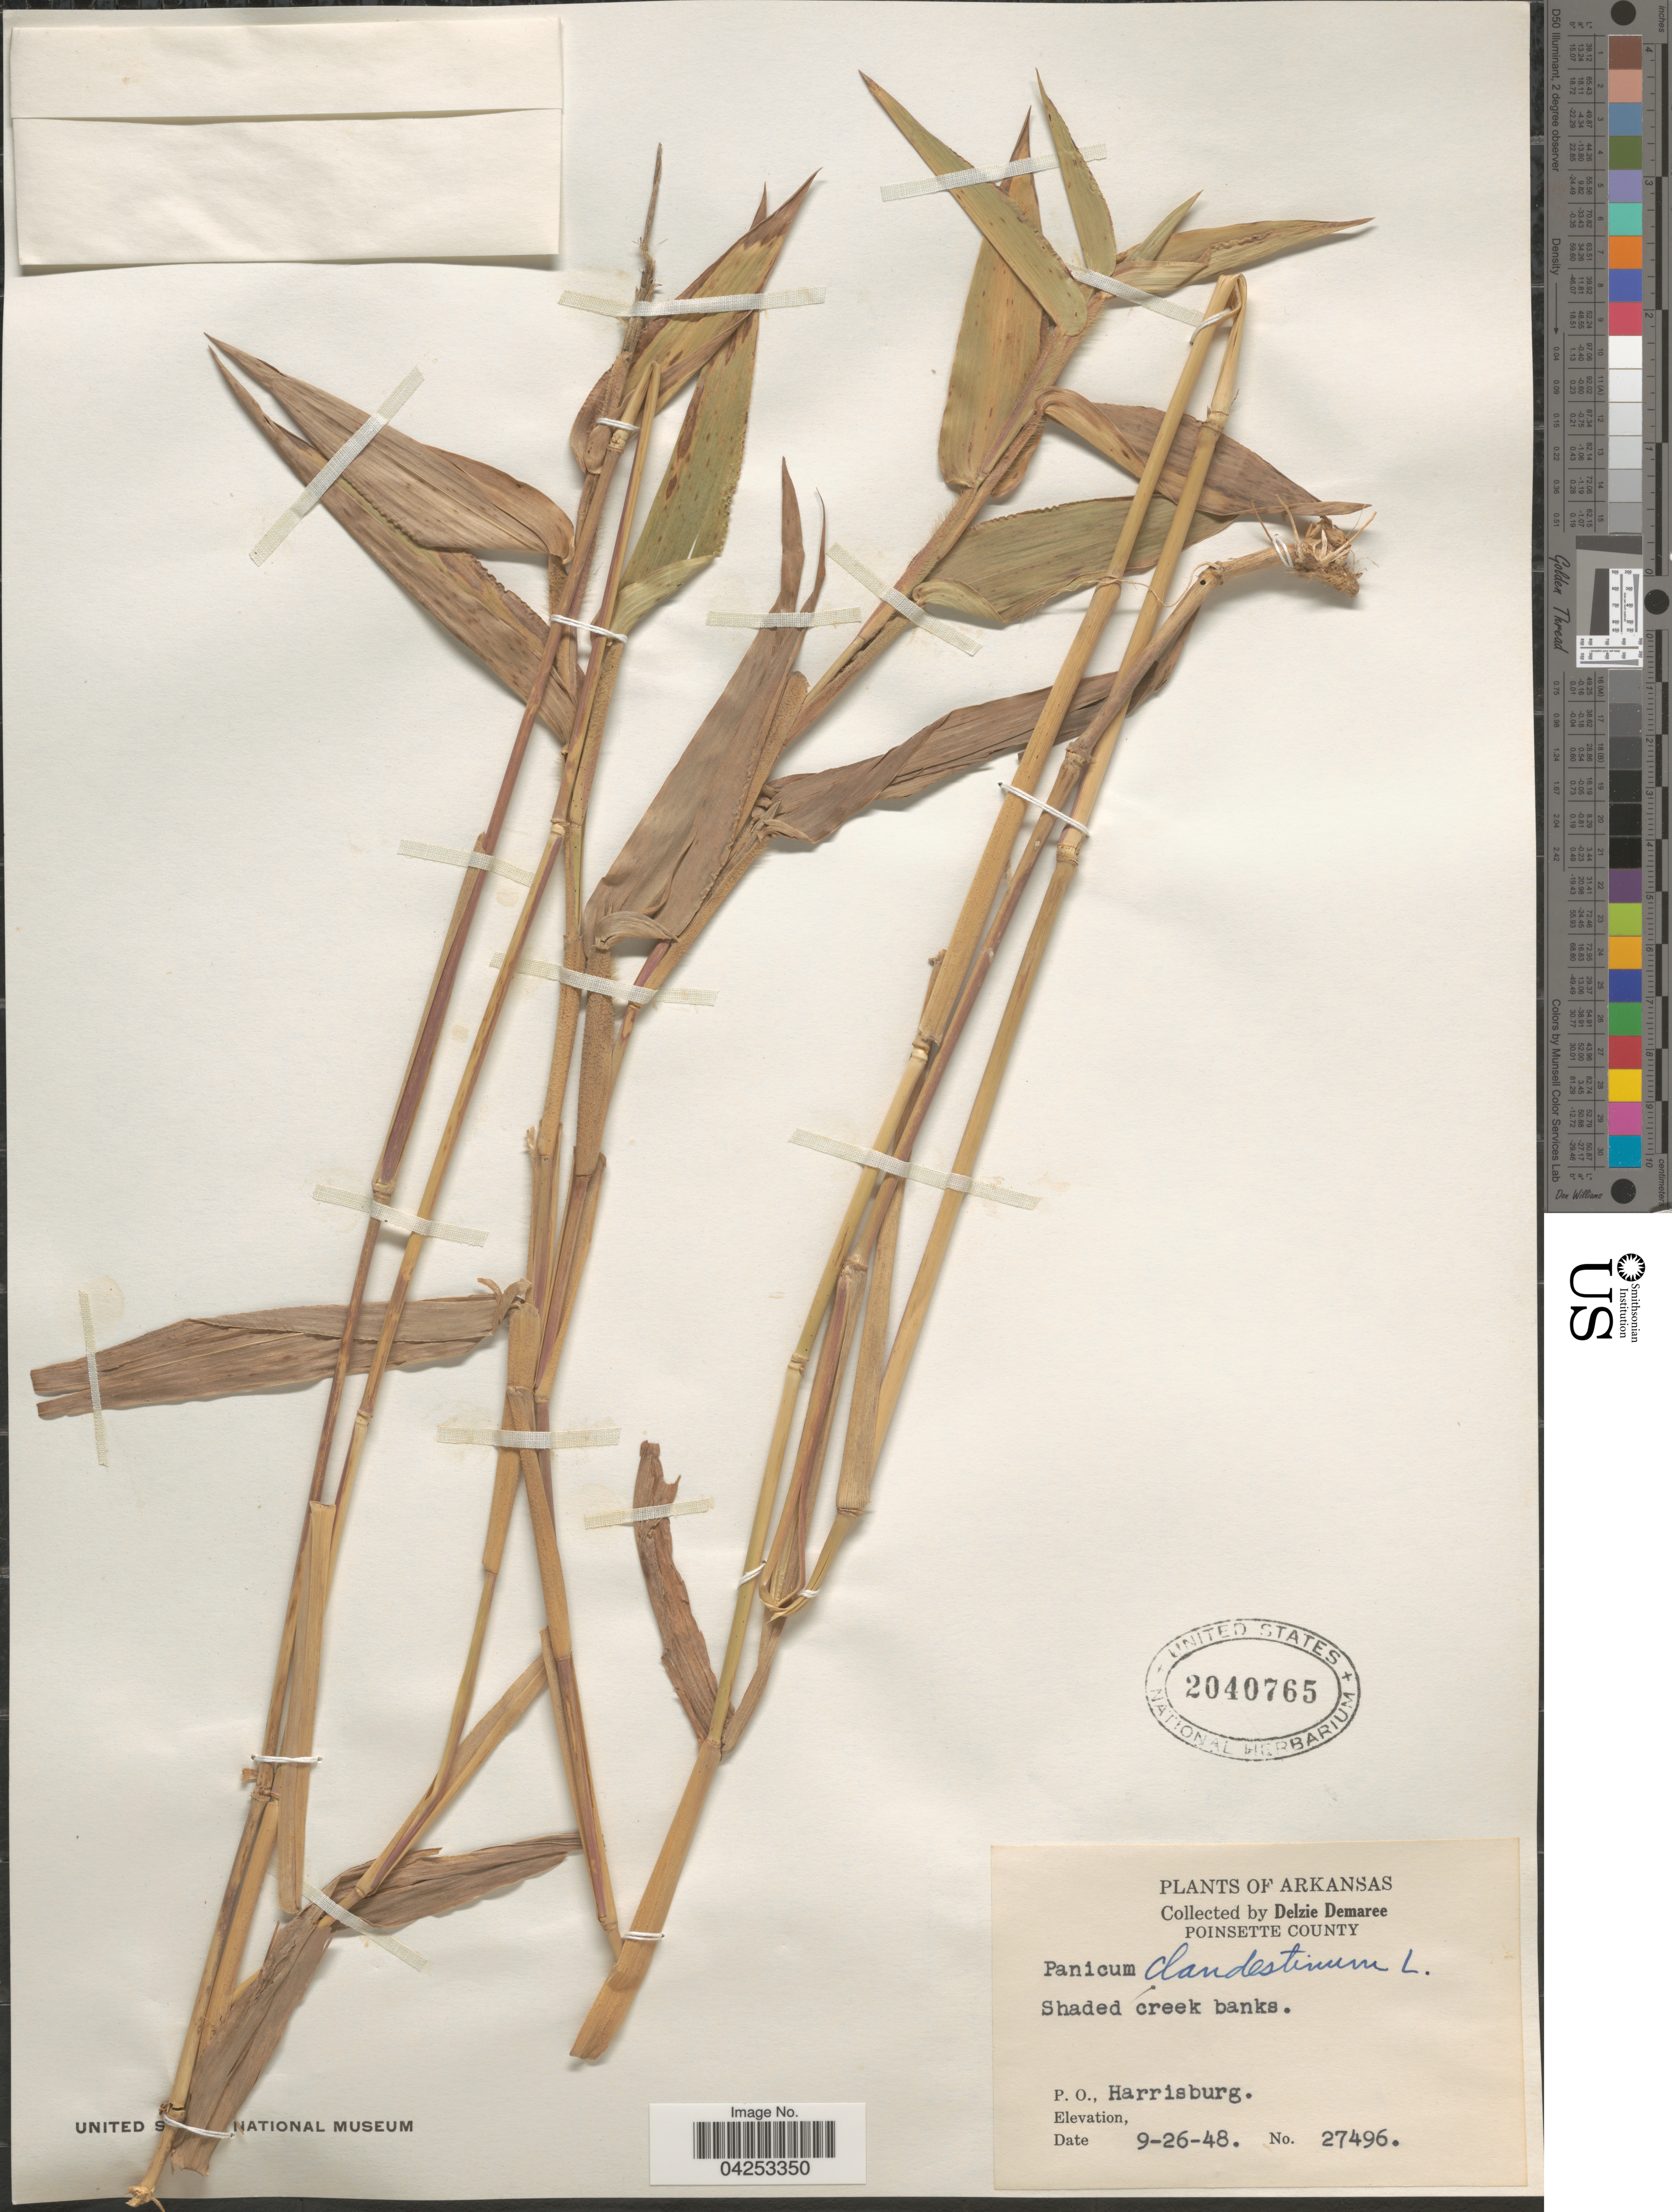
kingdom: Plantae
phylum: Tracheophyta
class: Liliopsida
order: Poales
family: Poaceae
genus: Dichanthelium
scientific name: Dichanthelium clandestinum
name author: (L.) Gould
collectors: D. Demaree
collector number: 27496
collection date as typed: Transcribed d/m/y: 26/9/48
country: United States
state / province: Arkansas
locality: Poinsette County. P. O., Harrisburg.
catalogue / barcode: US 2040765